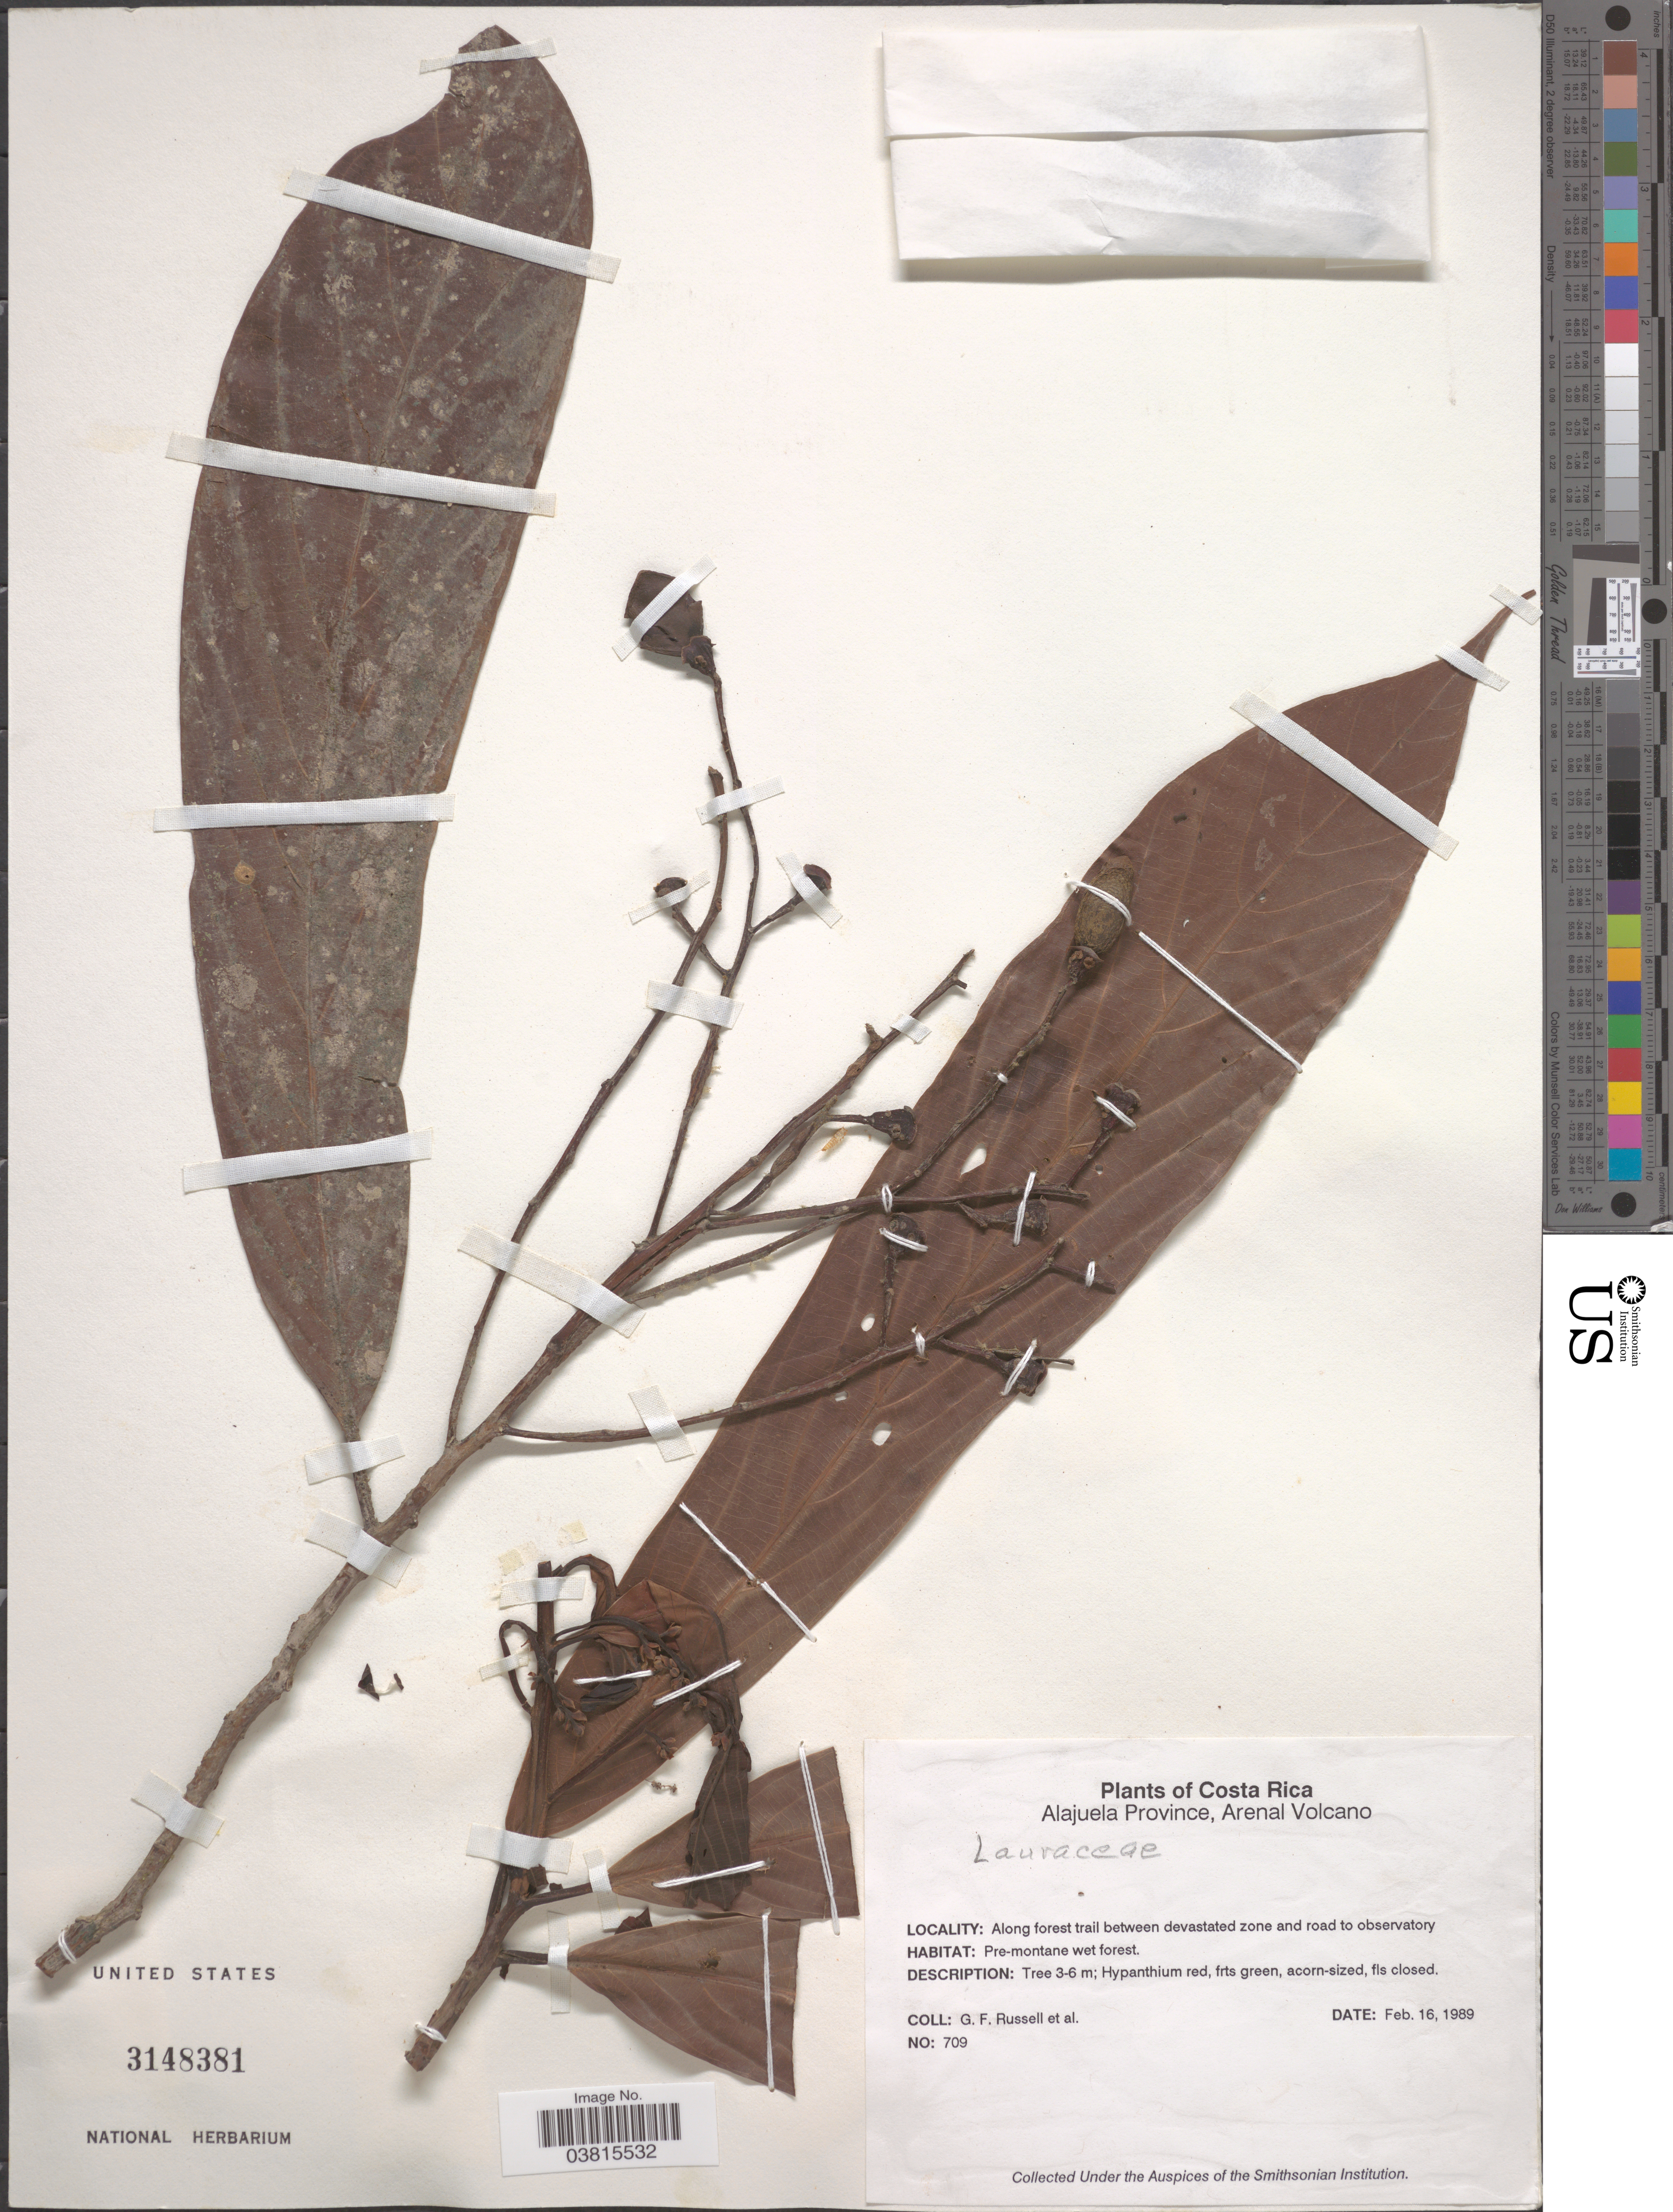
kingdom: Plantae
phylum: Tracheophyta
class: Magnoliopsida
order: Laurales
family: Lauraceae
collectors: G. Russell & et al.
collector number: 709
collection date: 1989-02-16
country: Costa Rica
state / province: Alajuela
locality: Arenal Volcano. Along forest trail between devastated zone and road to observatory.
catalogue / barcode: US 3148381